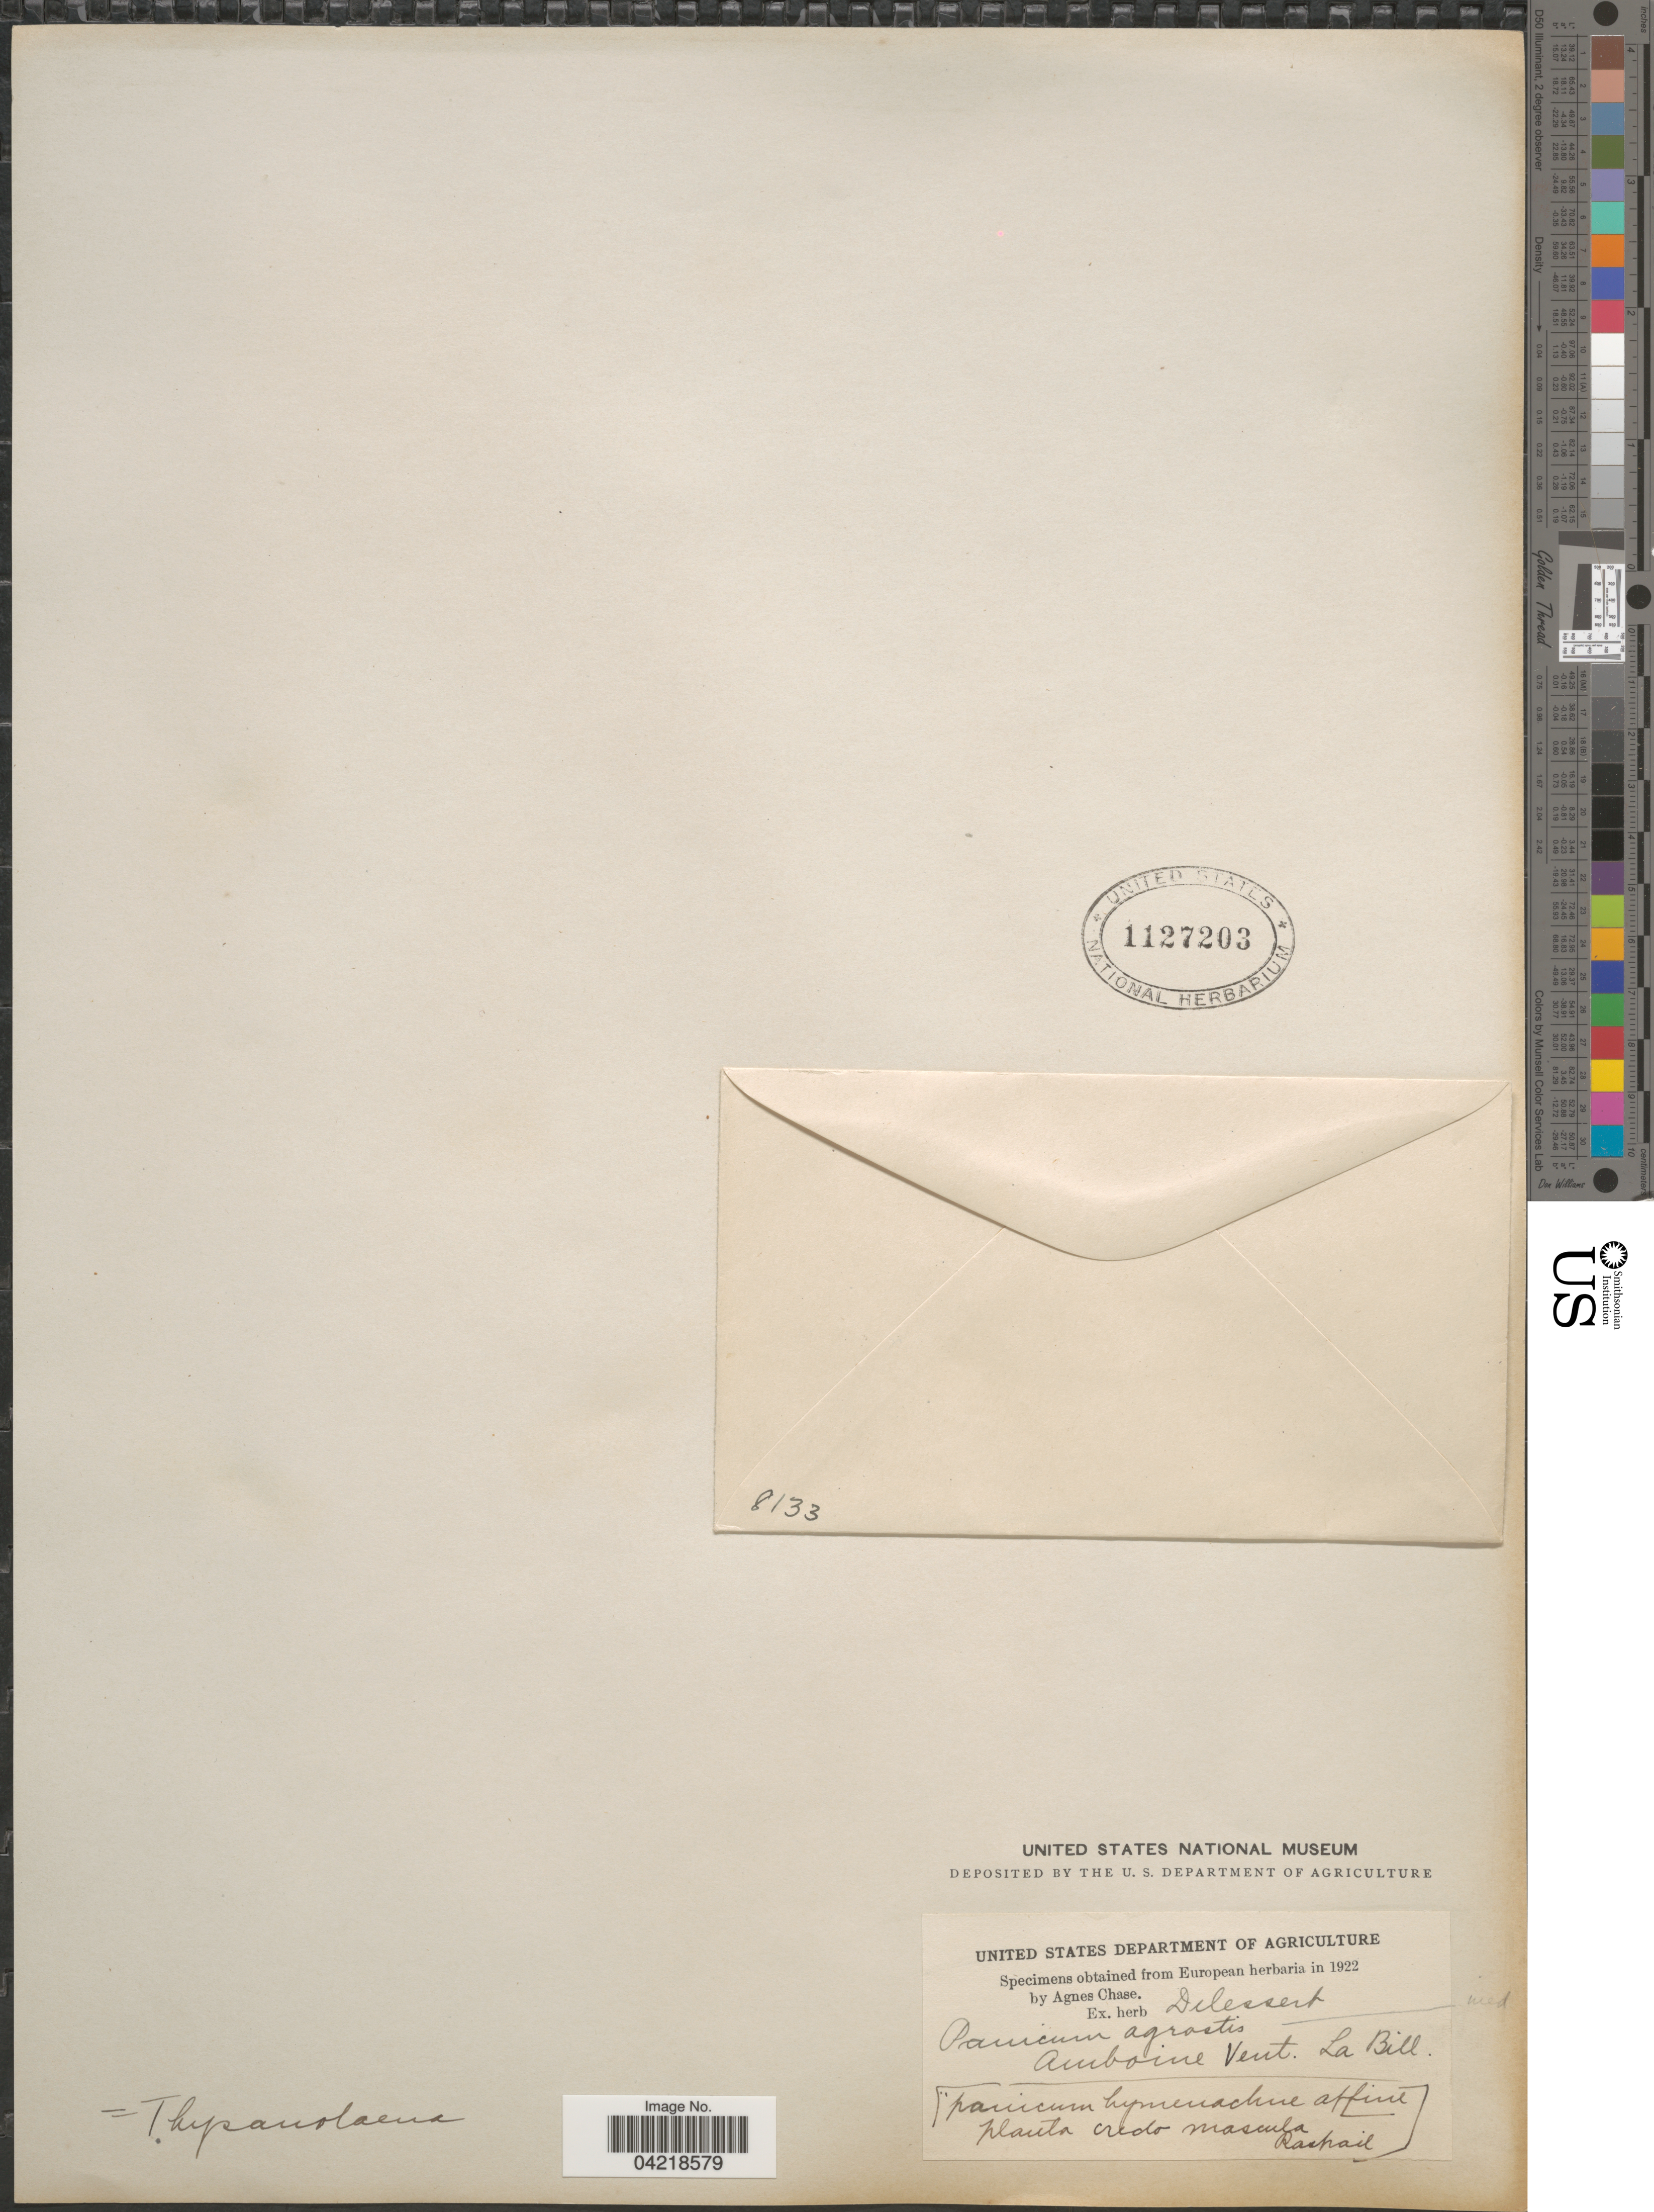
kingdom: Plantae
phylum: Tracheophyta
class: Liliopsida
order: Poales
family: Poaceae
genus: Thysanolaena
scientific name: Thysanolaena latifolia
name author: (Roxb. ex Hornem.) Honda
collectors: ex herb. Delessert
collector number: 8133?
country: Indonesia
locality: Amboine Vent. La Bill.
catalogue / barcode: US 1127203